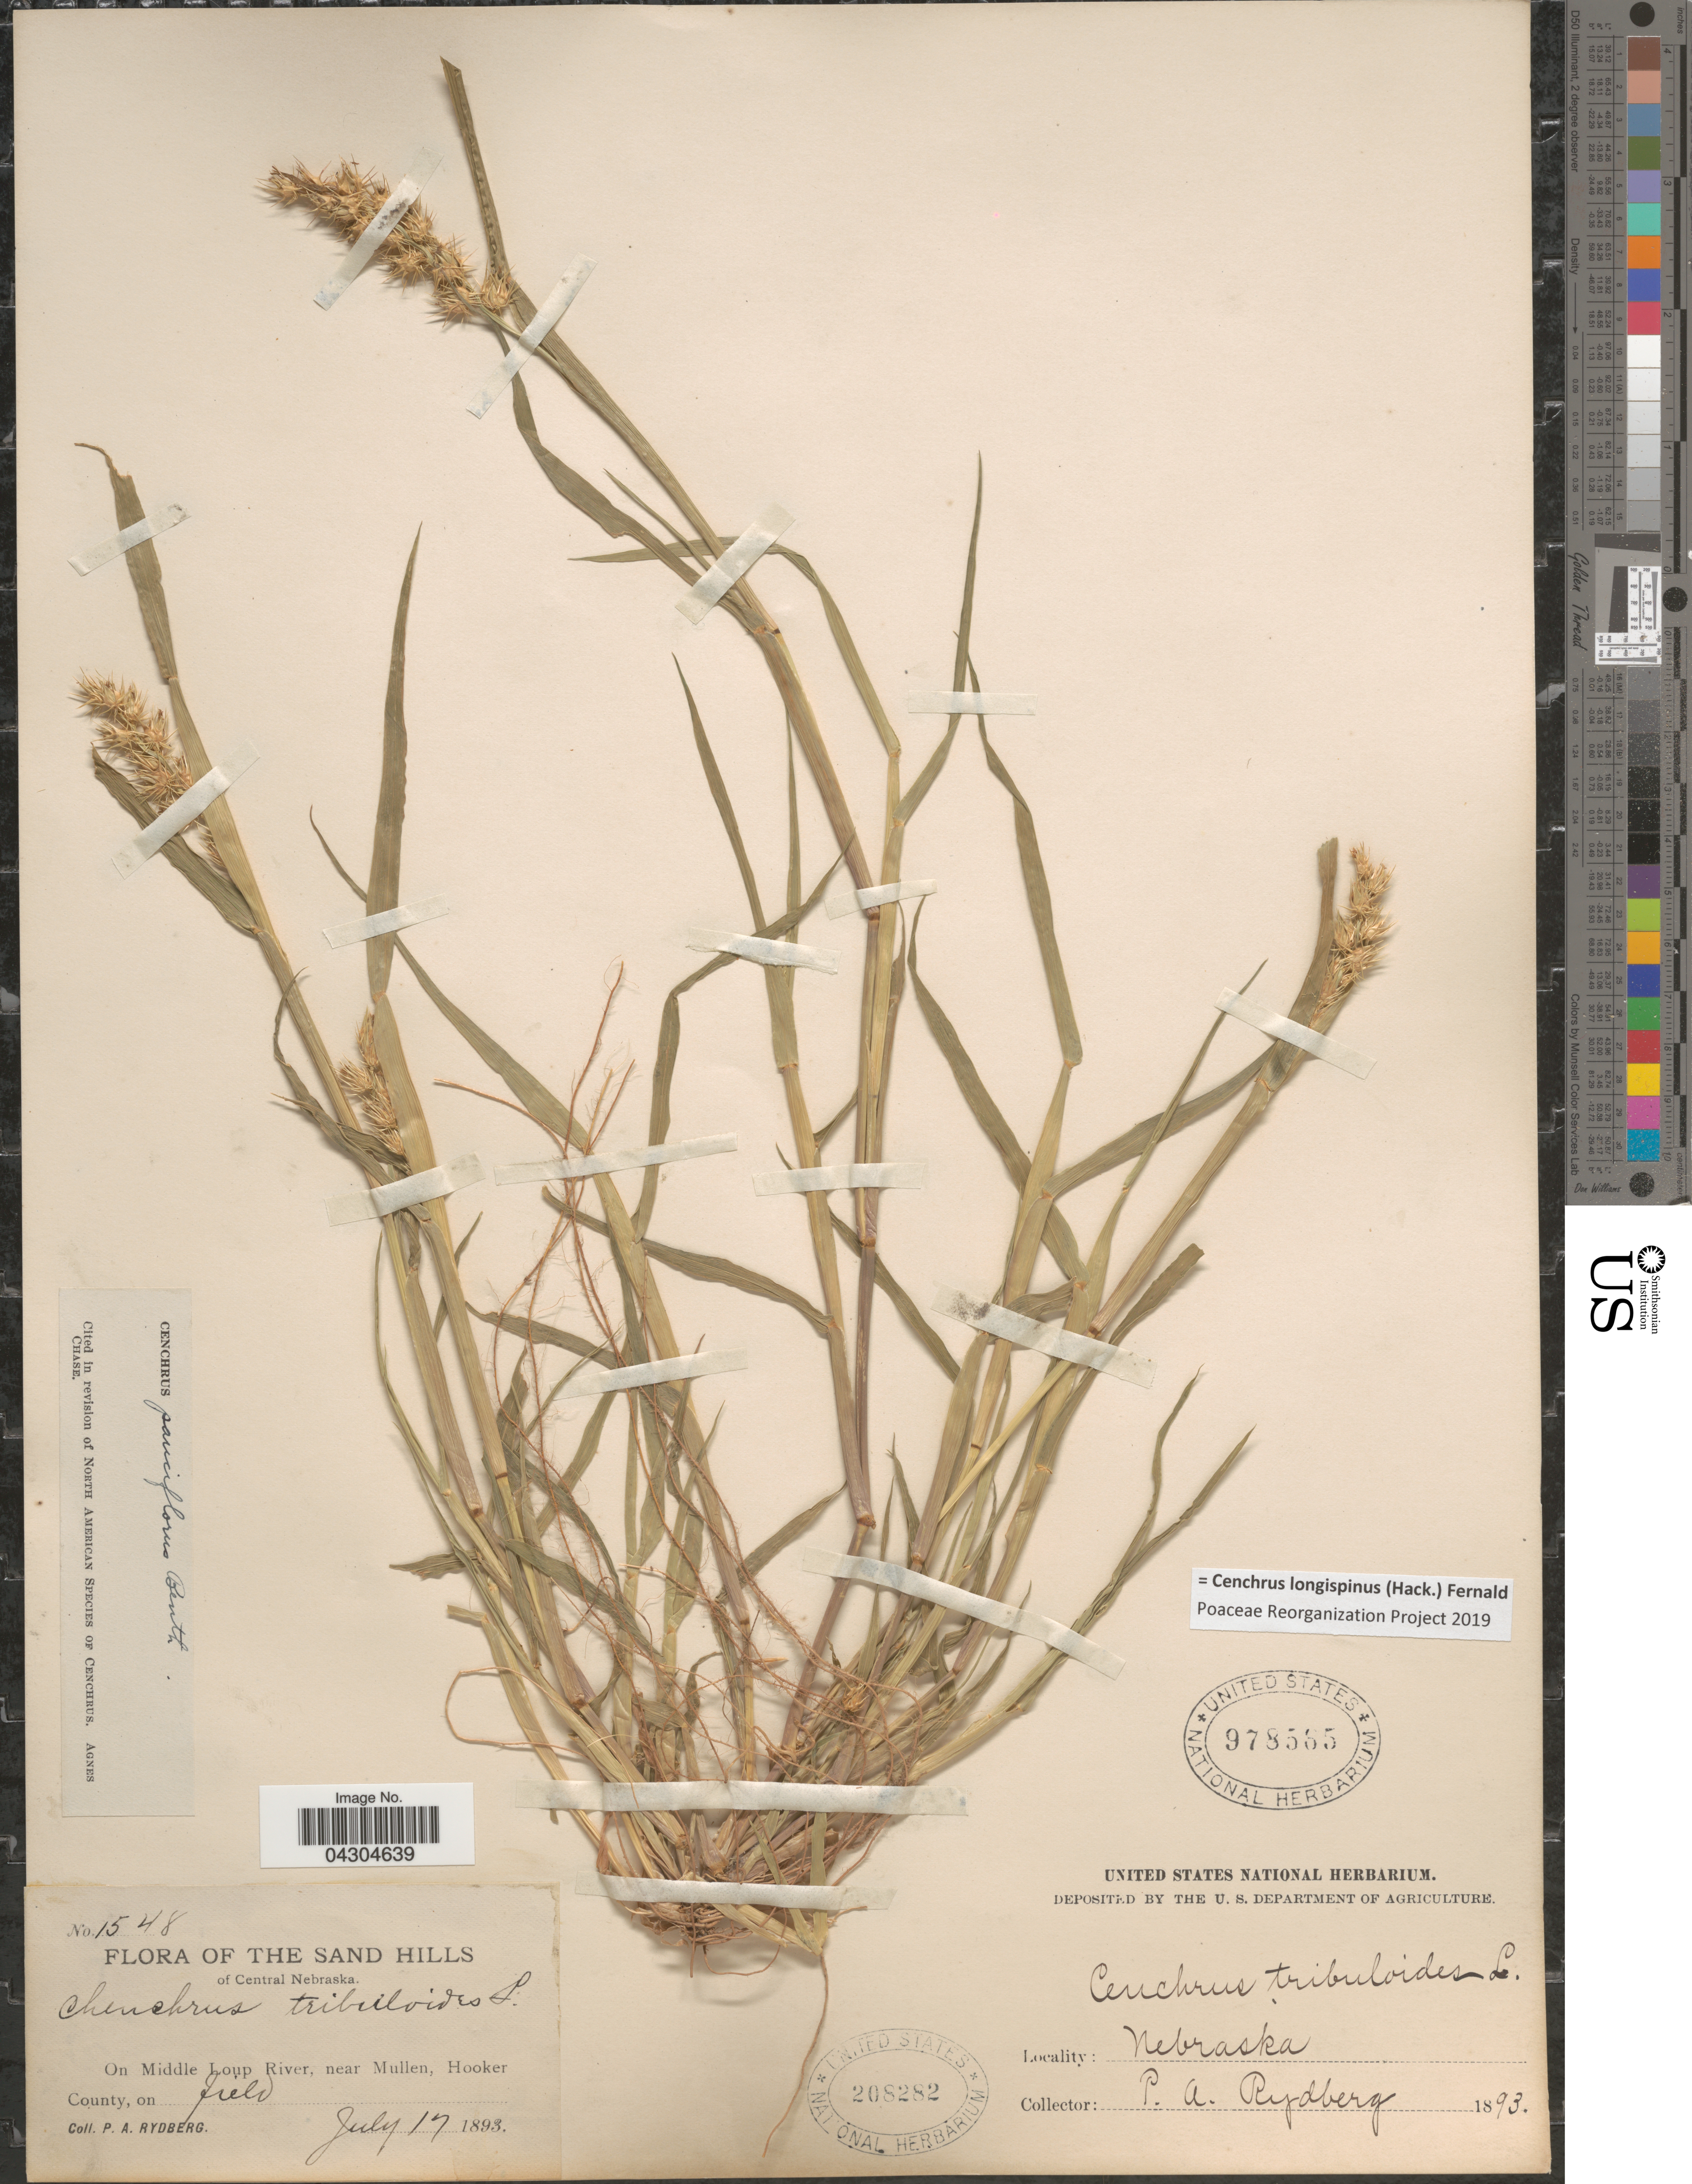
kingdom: Plantae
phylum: Tracheophyta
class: Liliopsida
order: Poales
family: Poaceae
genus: Cenchrus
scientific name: Cenchrus longispinus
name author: (Hack.) Fernald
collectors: P. A. Rydberg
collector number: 1547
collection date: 1893-07-17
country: United States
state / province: Nebraska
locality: The Sand Hills of Central Nebraska. On Middle Loup River, near Mullen, Hooker County, on field.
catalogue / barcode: US 208282